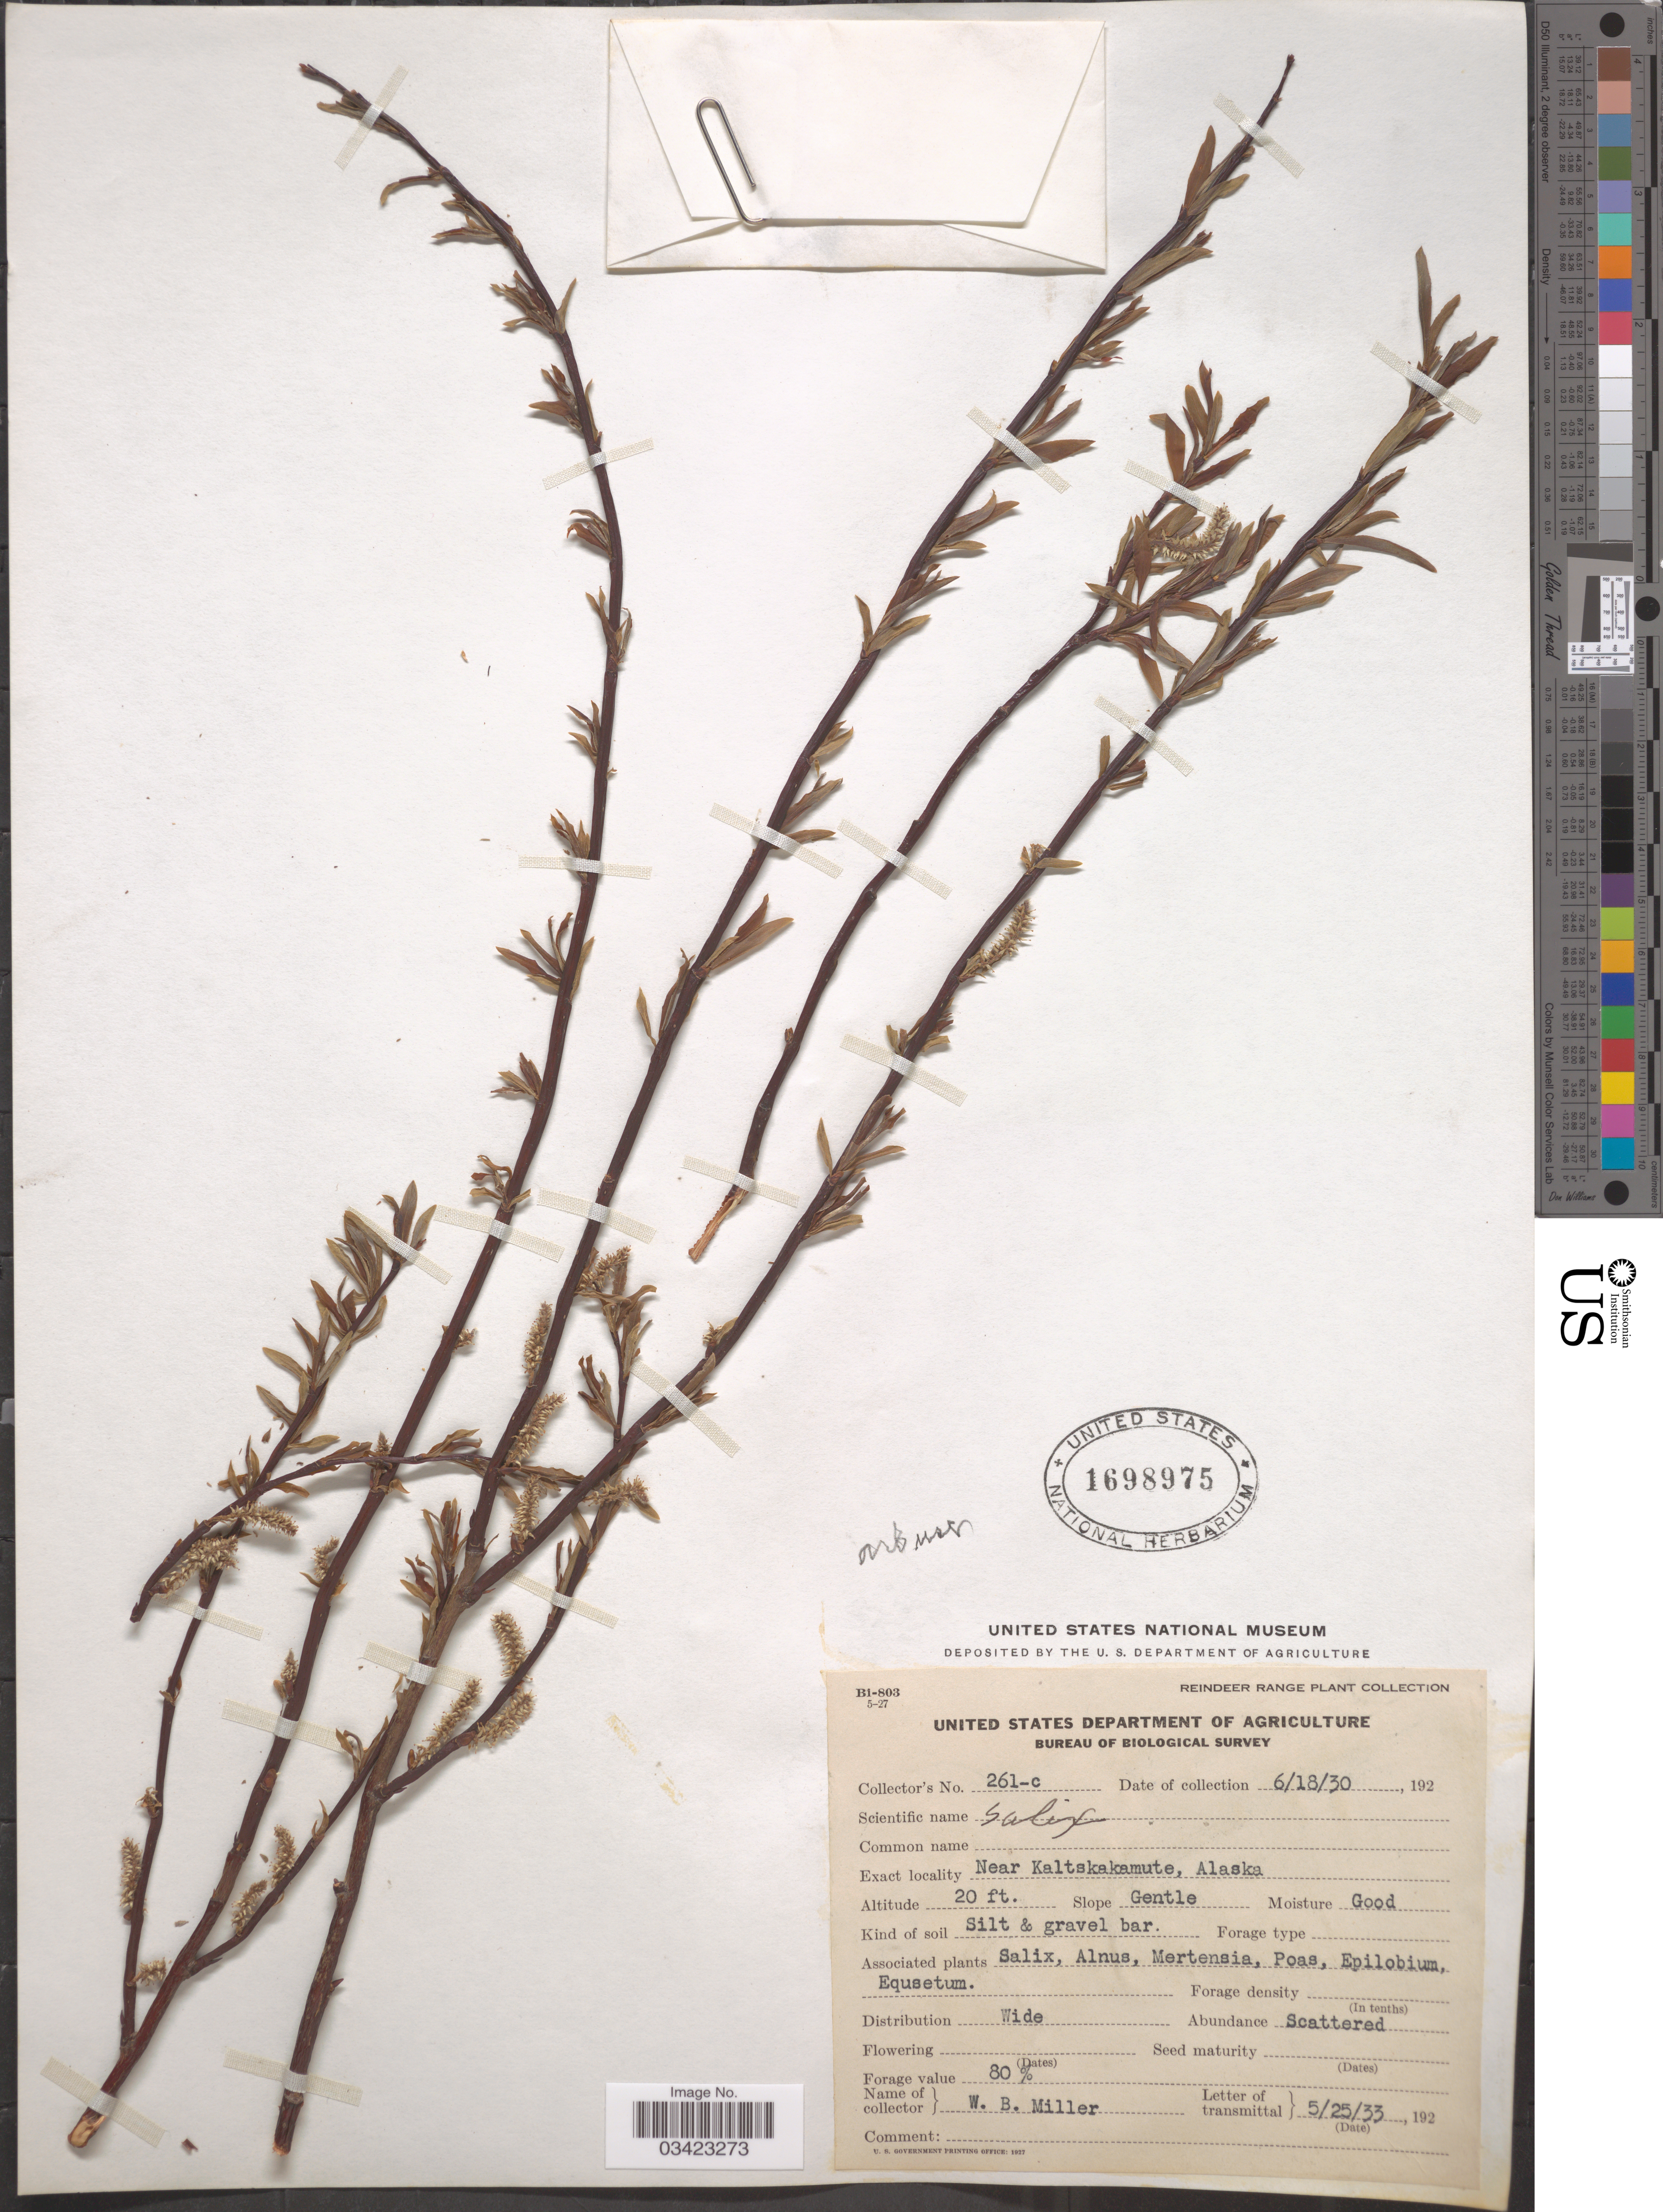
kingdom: Plantae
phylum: Tracheophyta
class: Magnoliopsida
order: Malpighiales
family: Salicaceae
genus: Salix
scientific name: Salix arbusculoides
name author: Andersson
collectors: W. Miller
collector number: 261-c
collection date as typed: Transcribed d/m/y: 18/6/30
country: United States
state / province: Alaska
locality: Near Kaltskakamute.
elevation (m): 6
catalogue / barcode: US 1698975